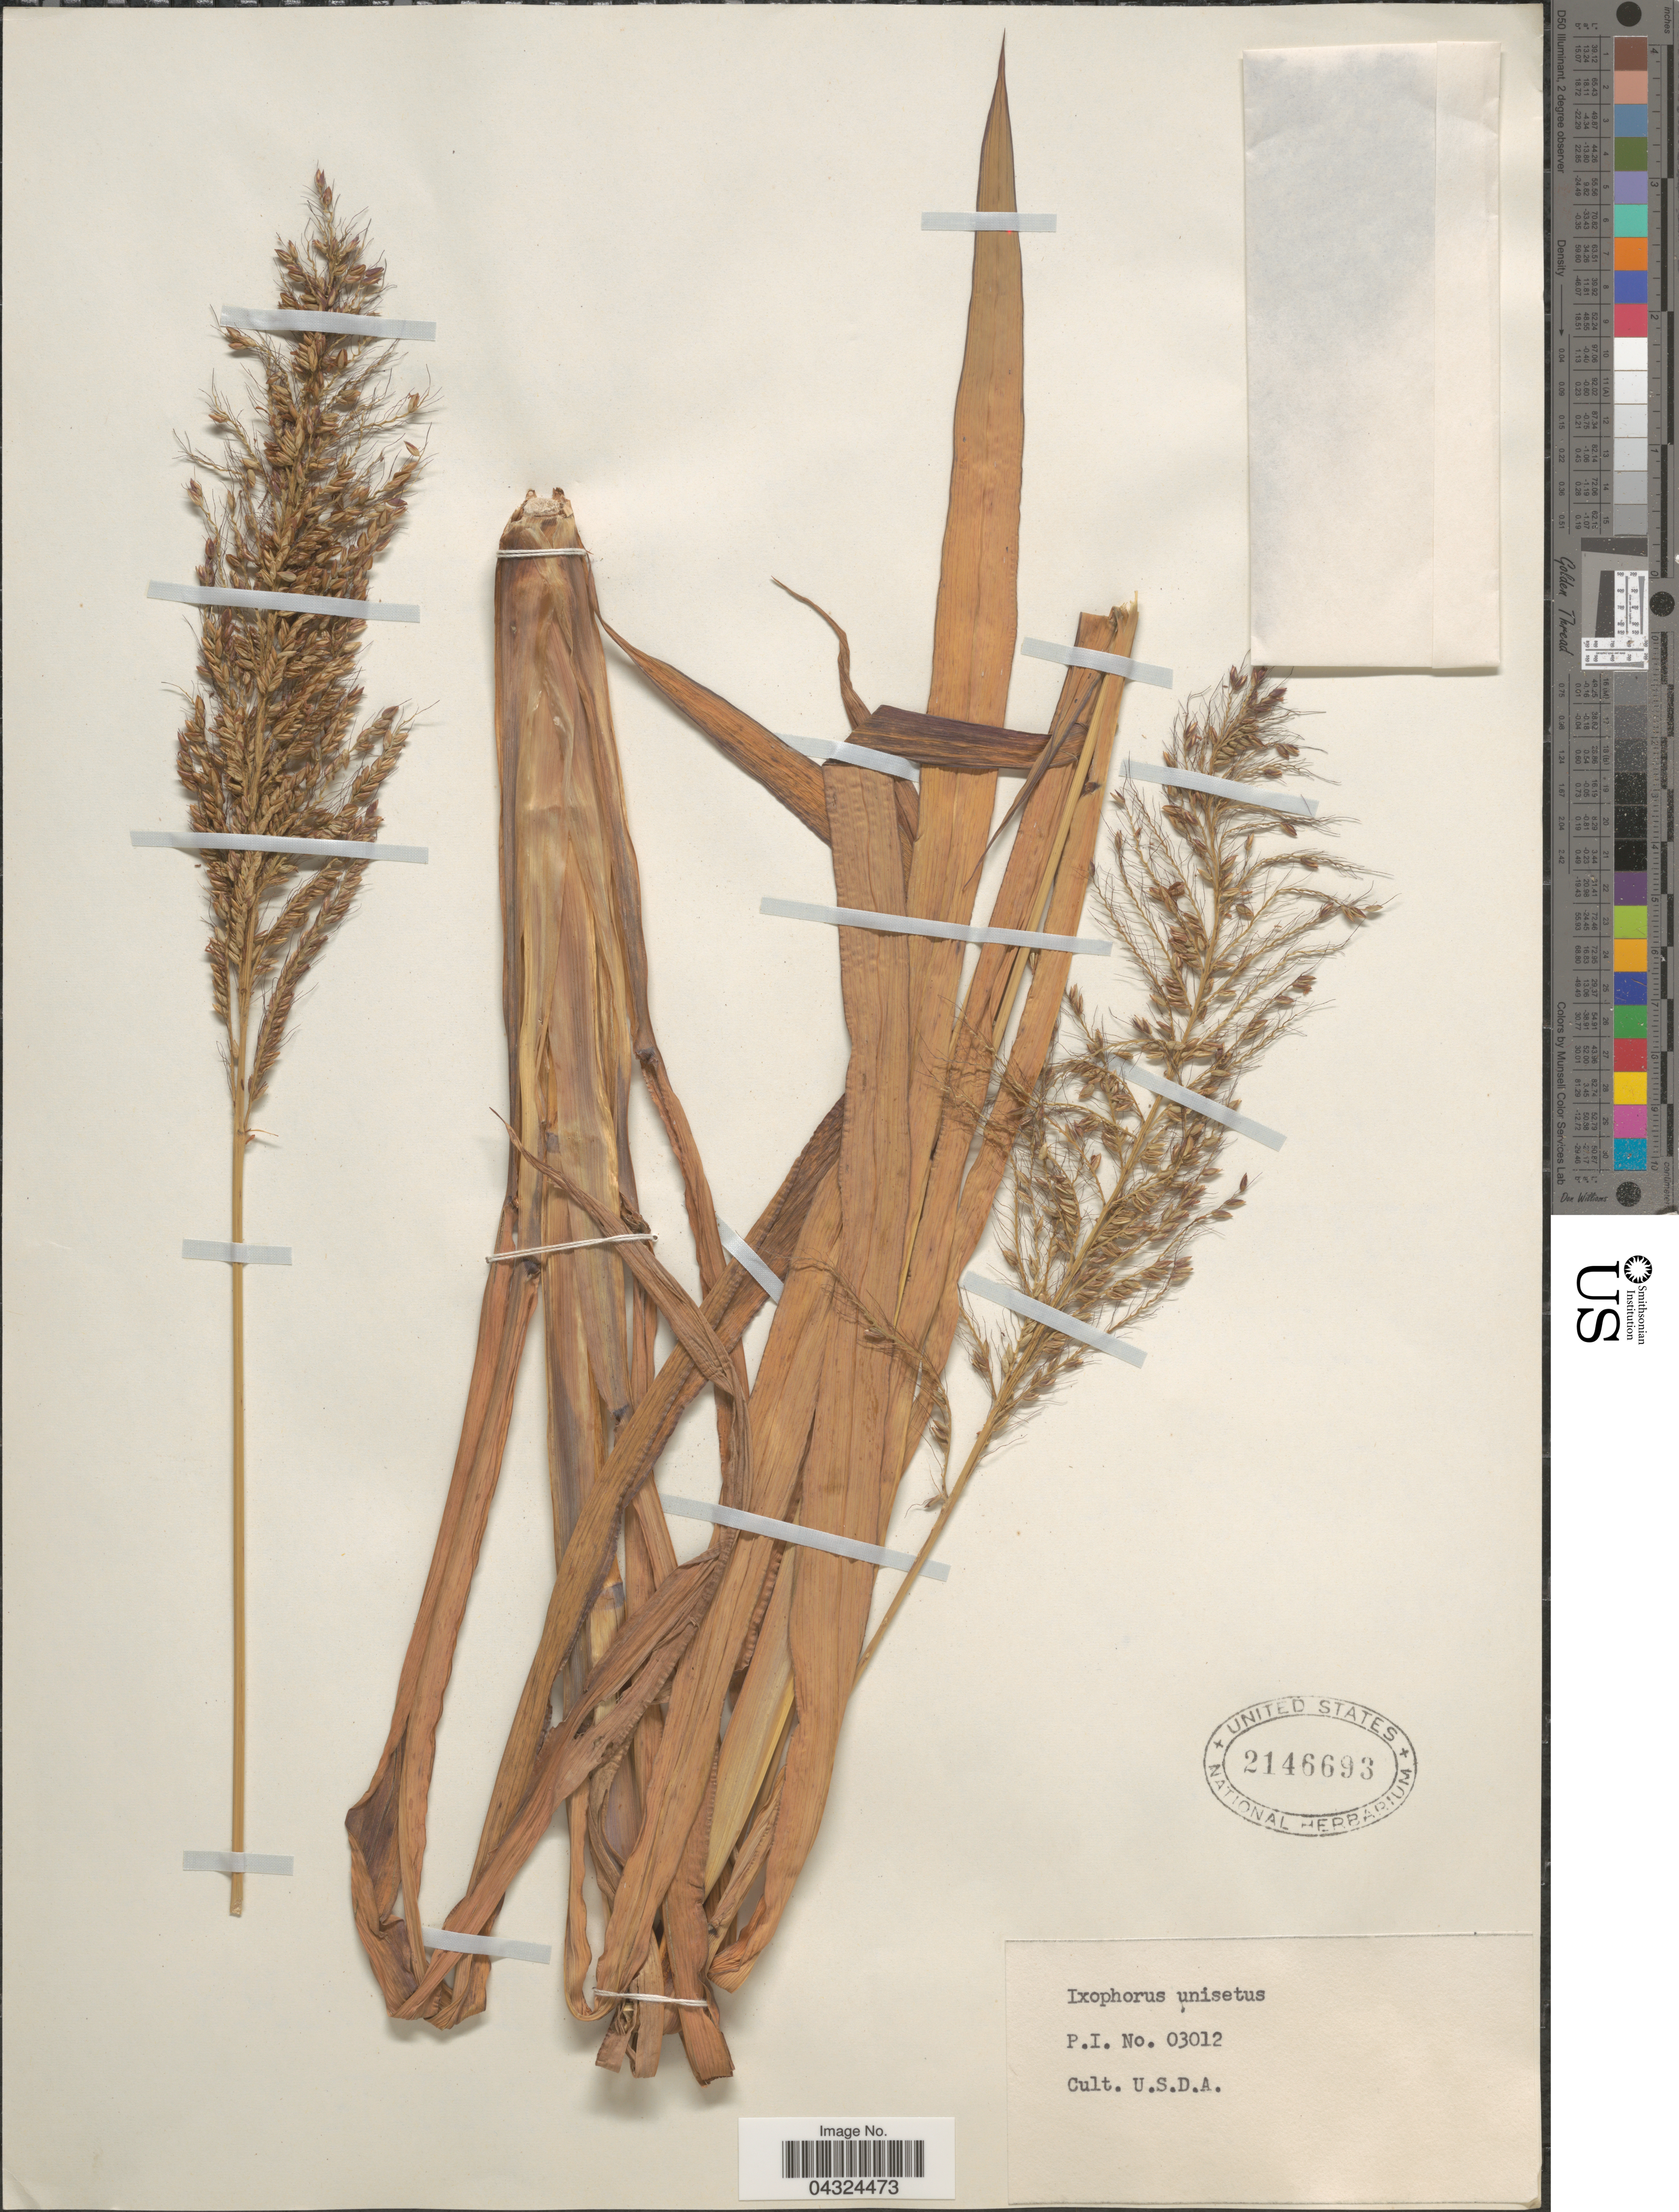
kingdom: Plantae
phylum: Tracheophyta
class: Liliopsida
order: Poales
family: Poaceae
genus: Ixophorus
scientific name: Ixophorus unisetus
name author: (J. Presl) Schltdl.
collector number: PI03012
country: United States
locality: U.S.D.A.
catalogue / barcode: US 2146693